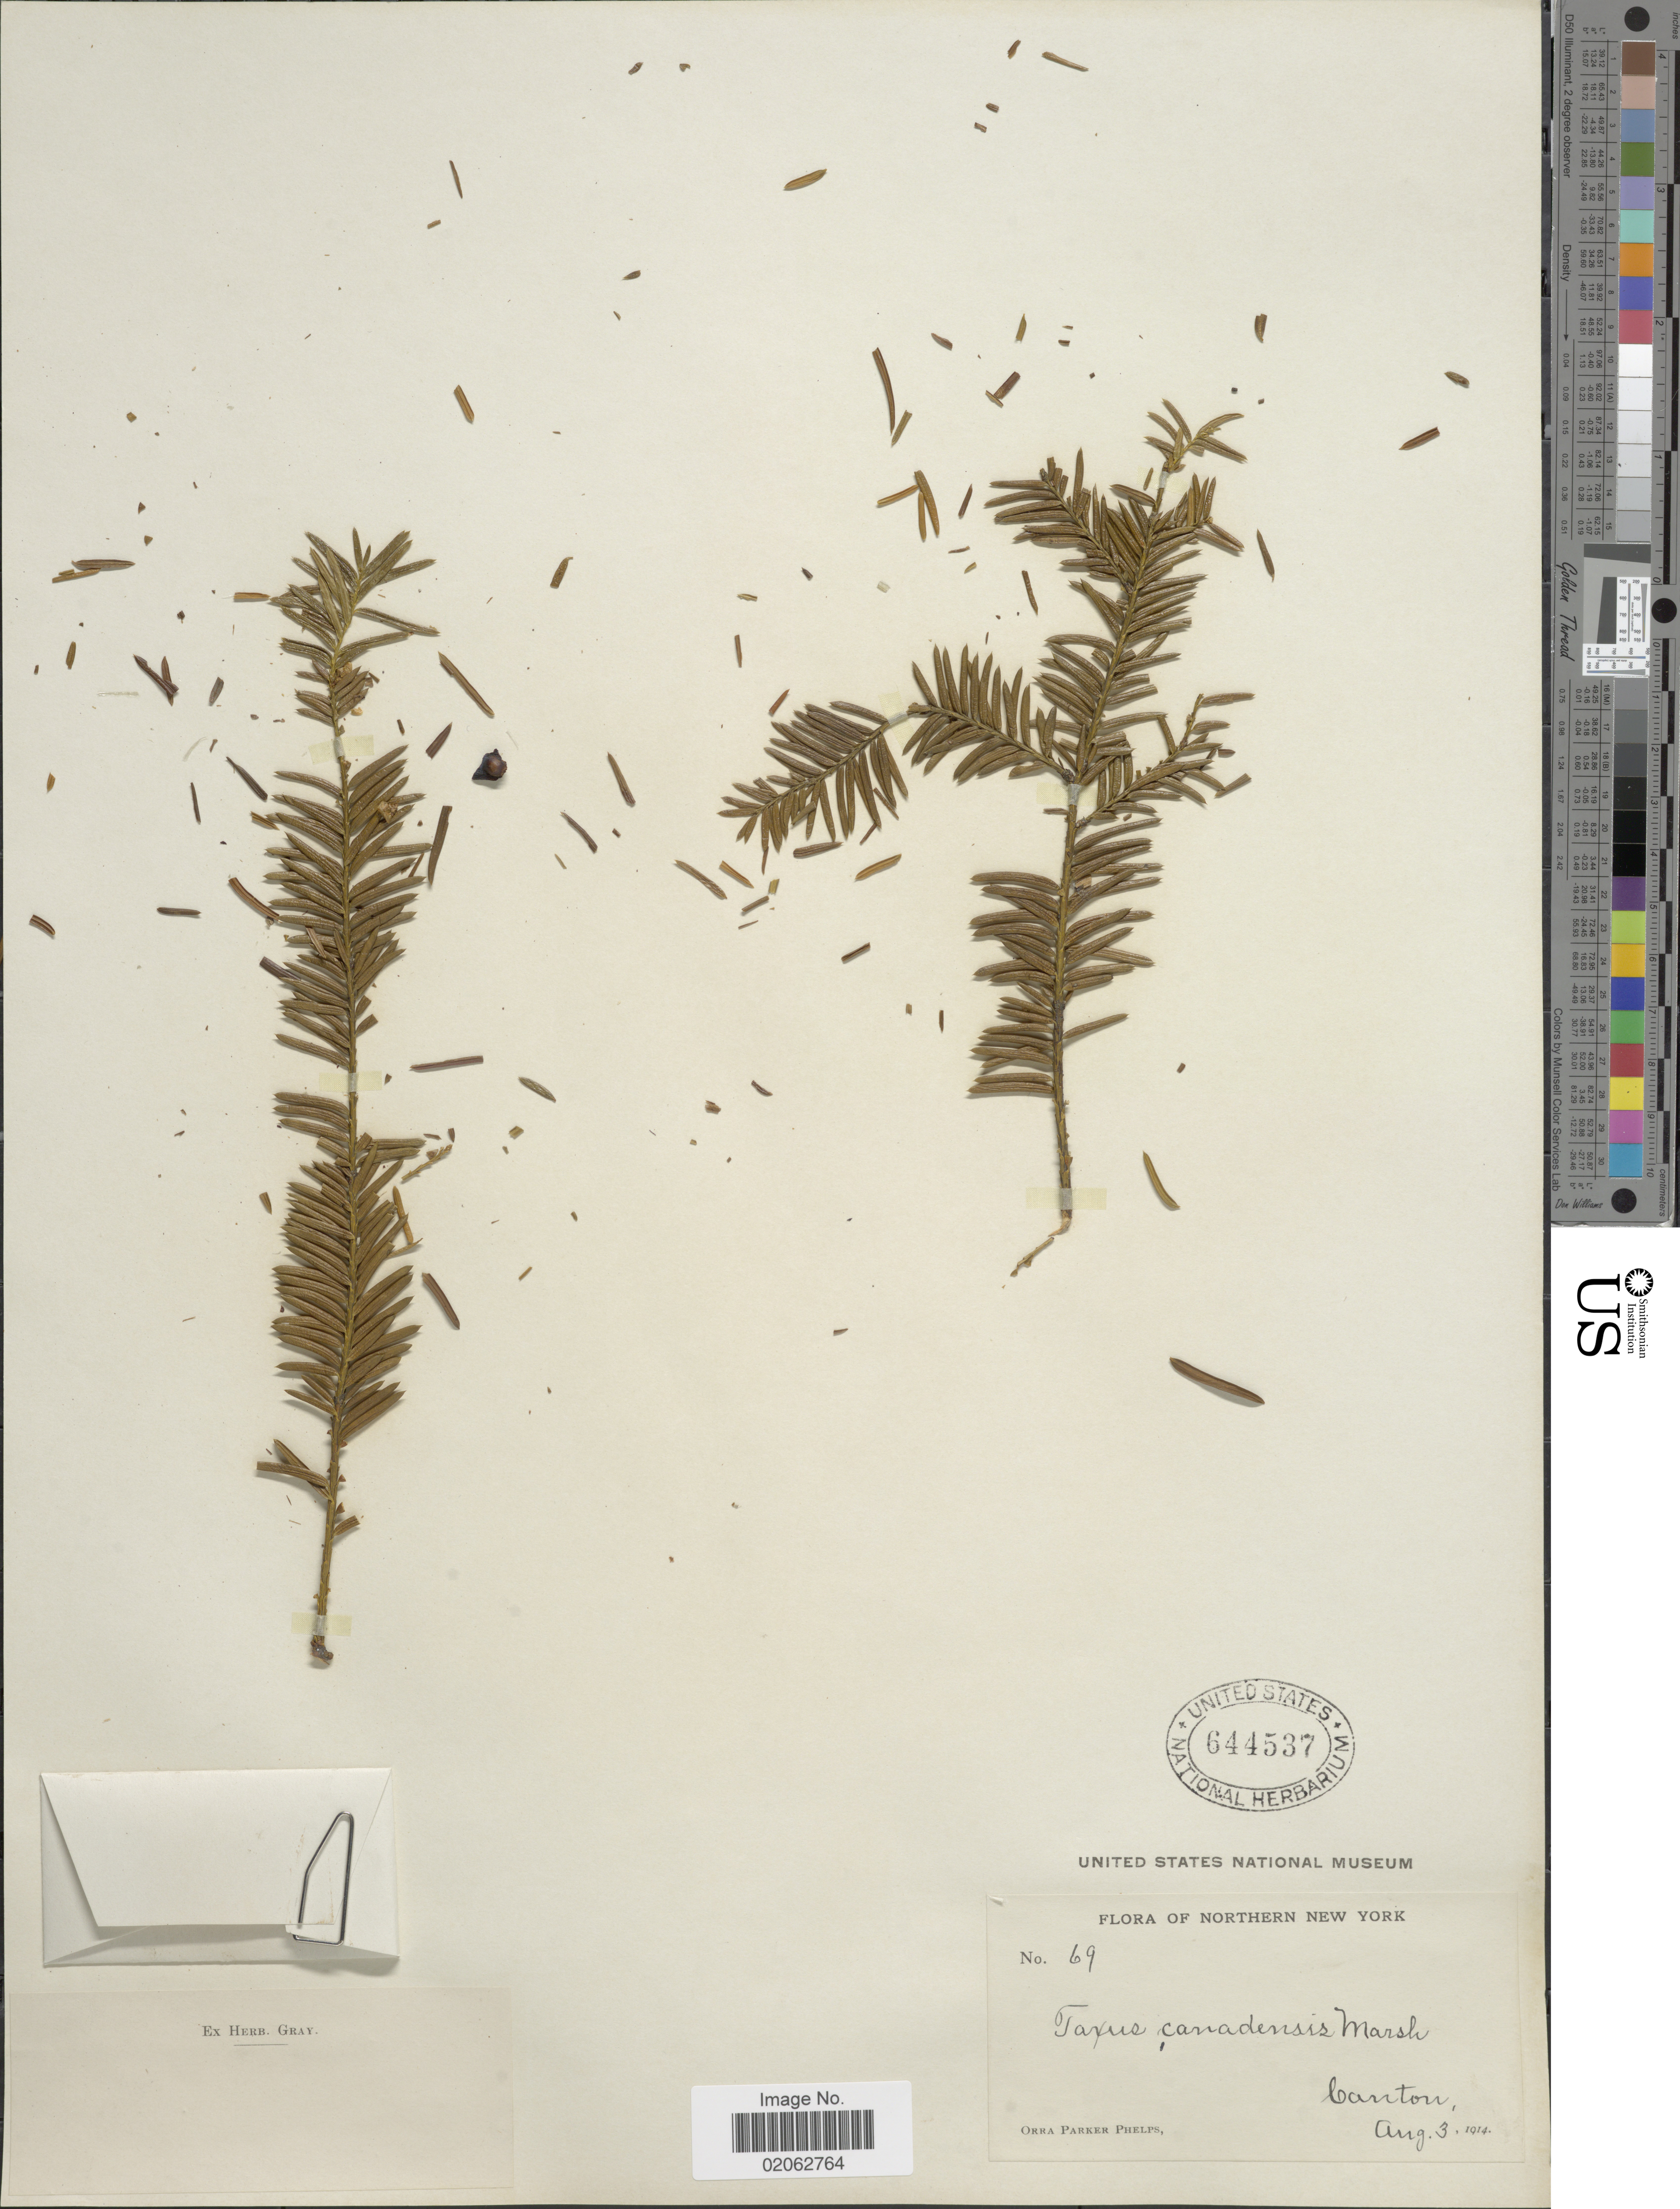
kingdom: Plantae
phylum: Tracheophyta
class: Pinopsida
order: Pinales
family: Taxaceae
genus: Taxus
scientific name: Taxus canadensis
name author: Marshall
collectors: O. P. Phelps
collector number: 69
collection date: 1914-08-03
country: United States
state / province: New York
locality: Northern New York, Canton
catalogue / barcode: US 644537